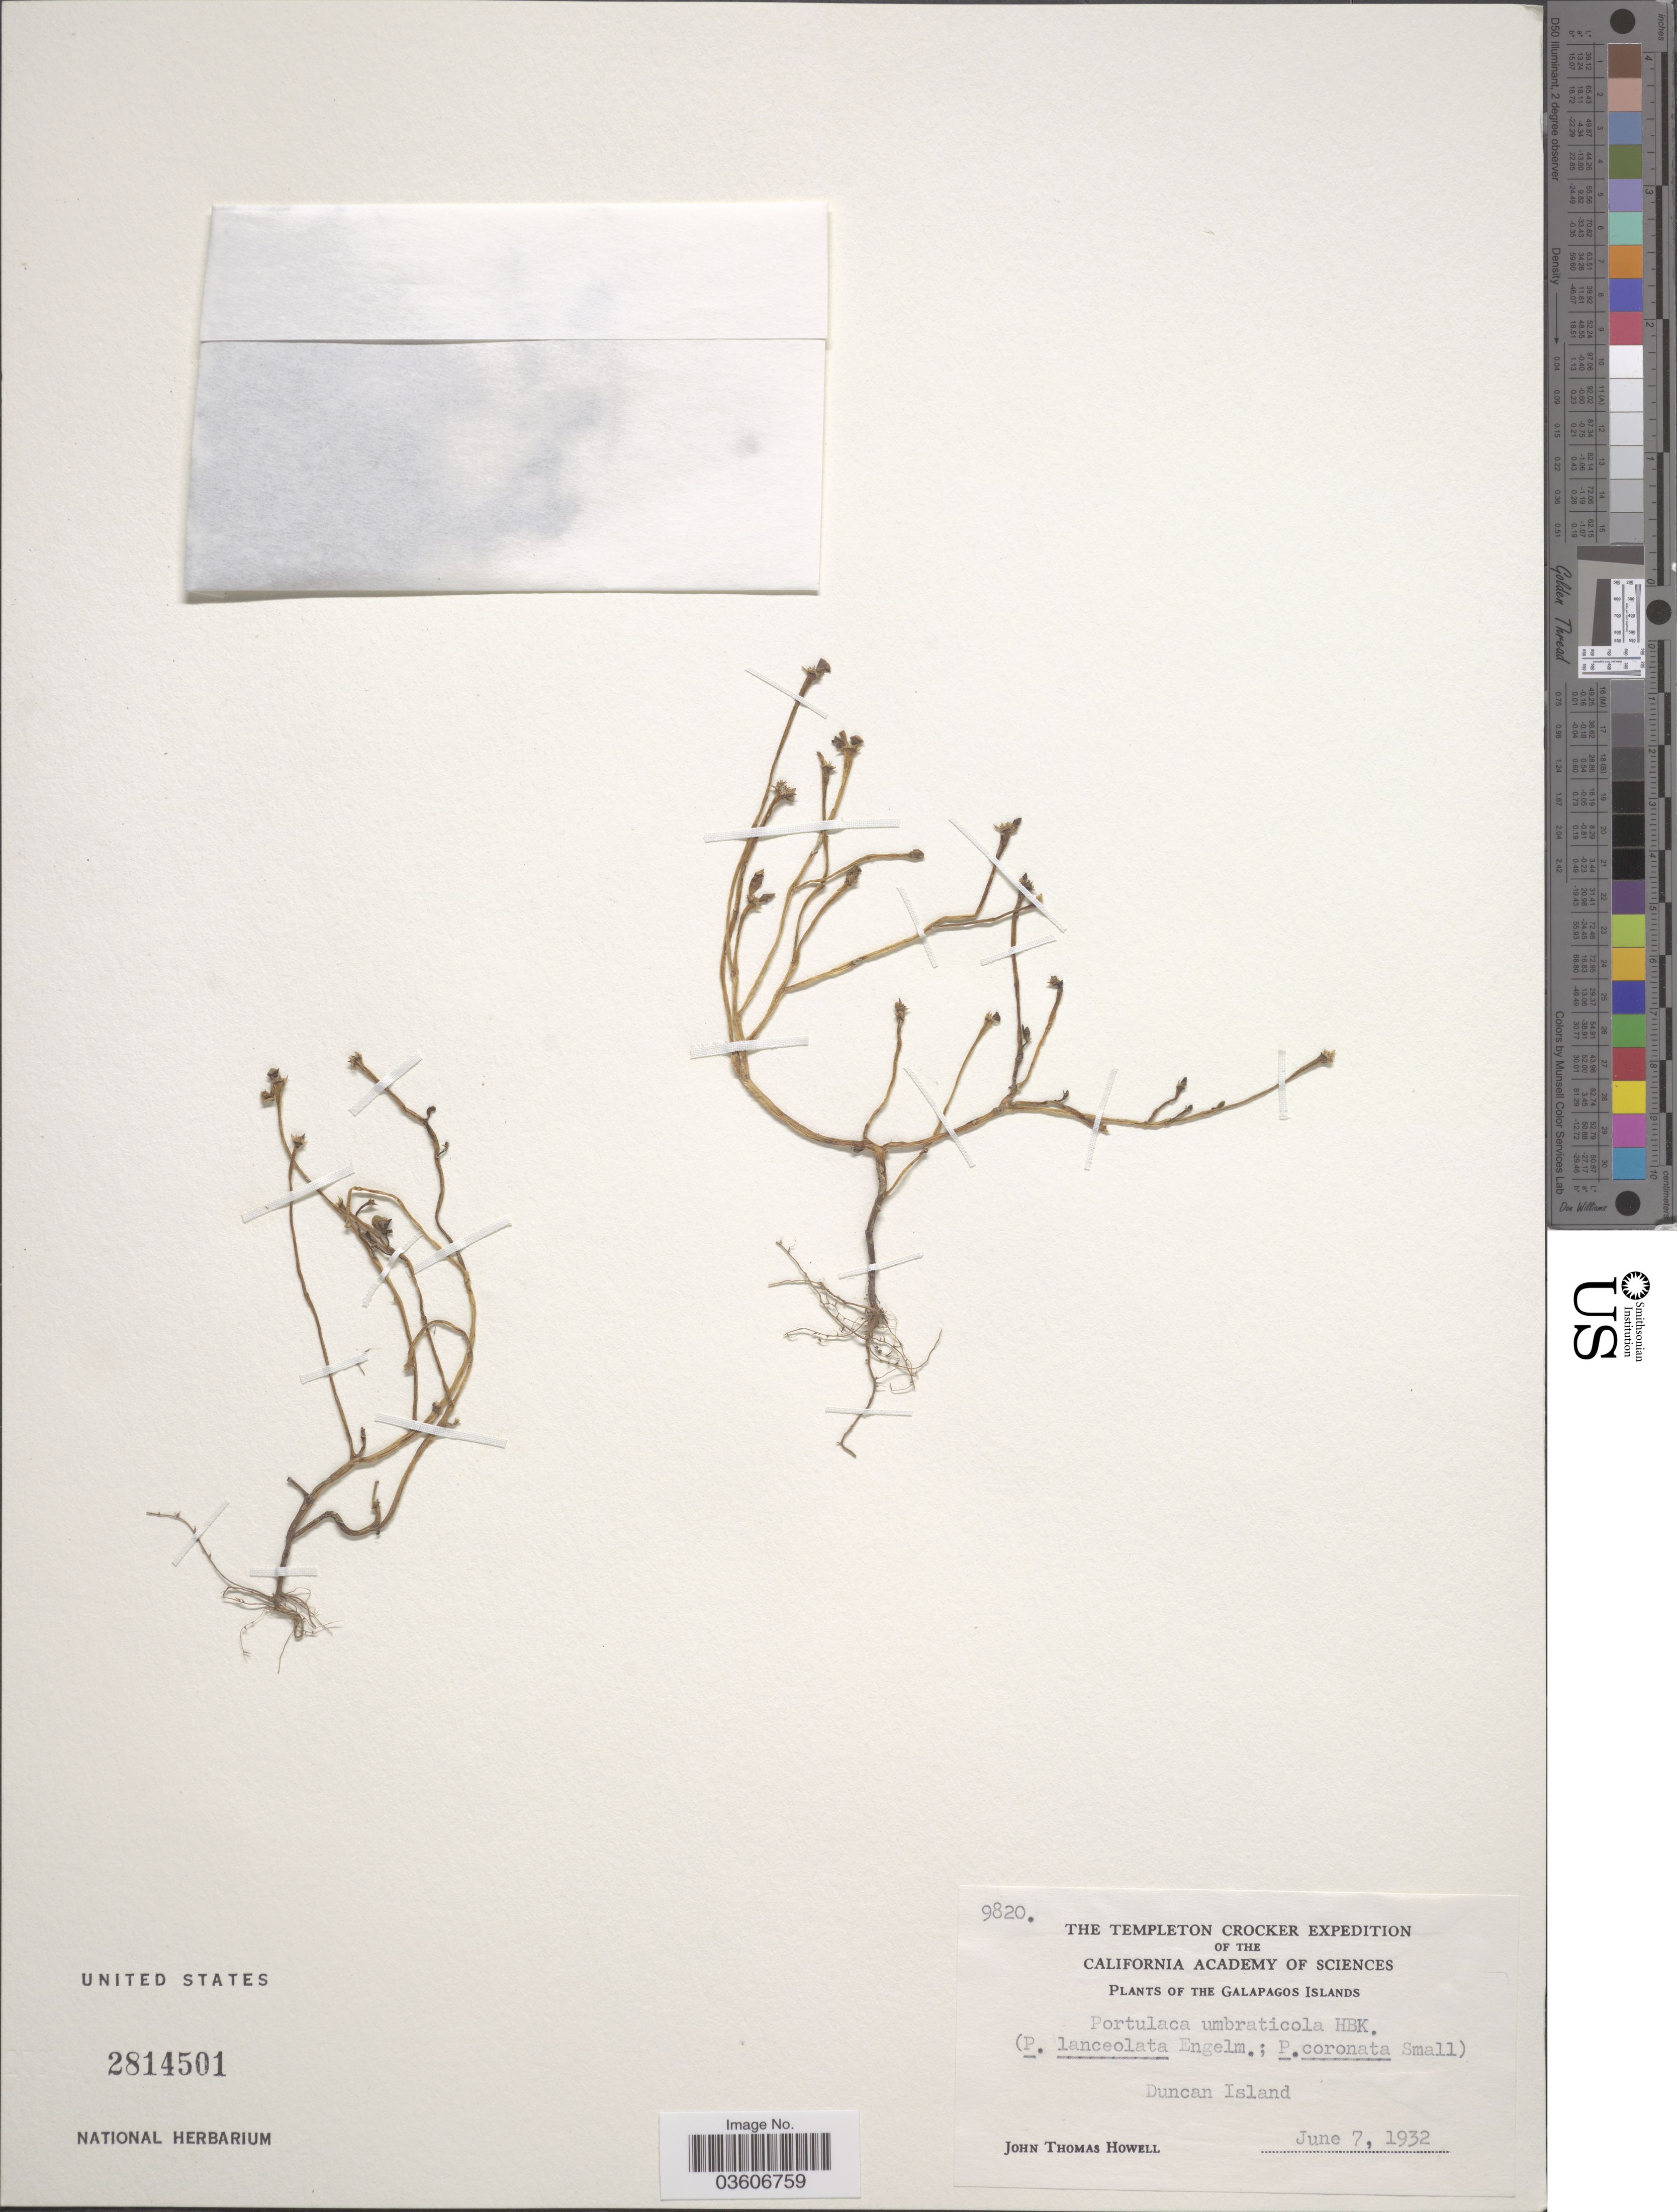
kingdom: Plantae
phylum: Tracheophyta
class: Magnoliopsida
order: Caryophyllales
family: Portulacaceae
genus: Portulaca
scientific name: Portulaca umbraticola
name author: Kunth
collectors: J. T. Howell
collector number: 9820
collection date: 1932-06-07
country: Ecuador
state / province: Colón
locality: The Galapagos Islands. Duncan Island.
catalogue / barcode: US 2814501